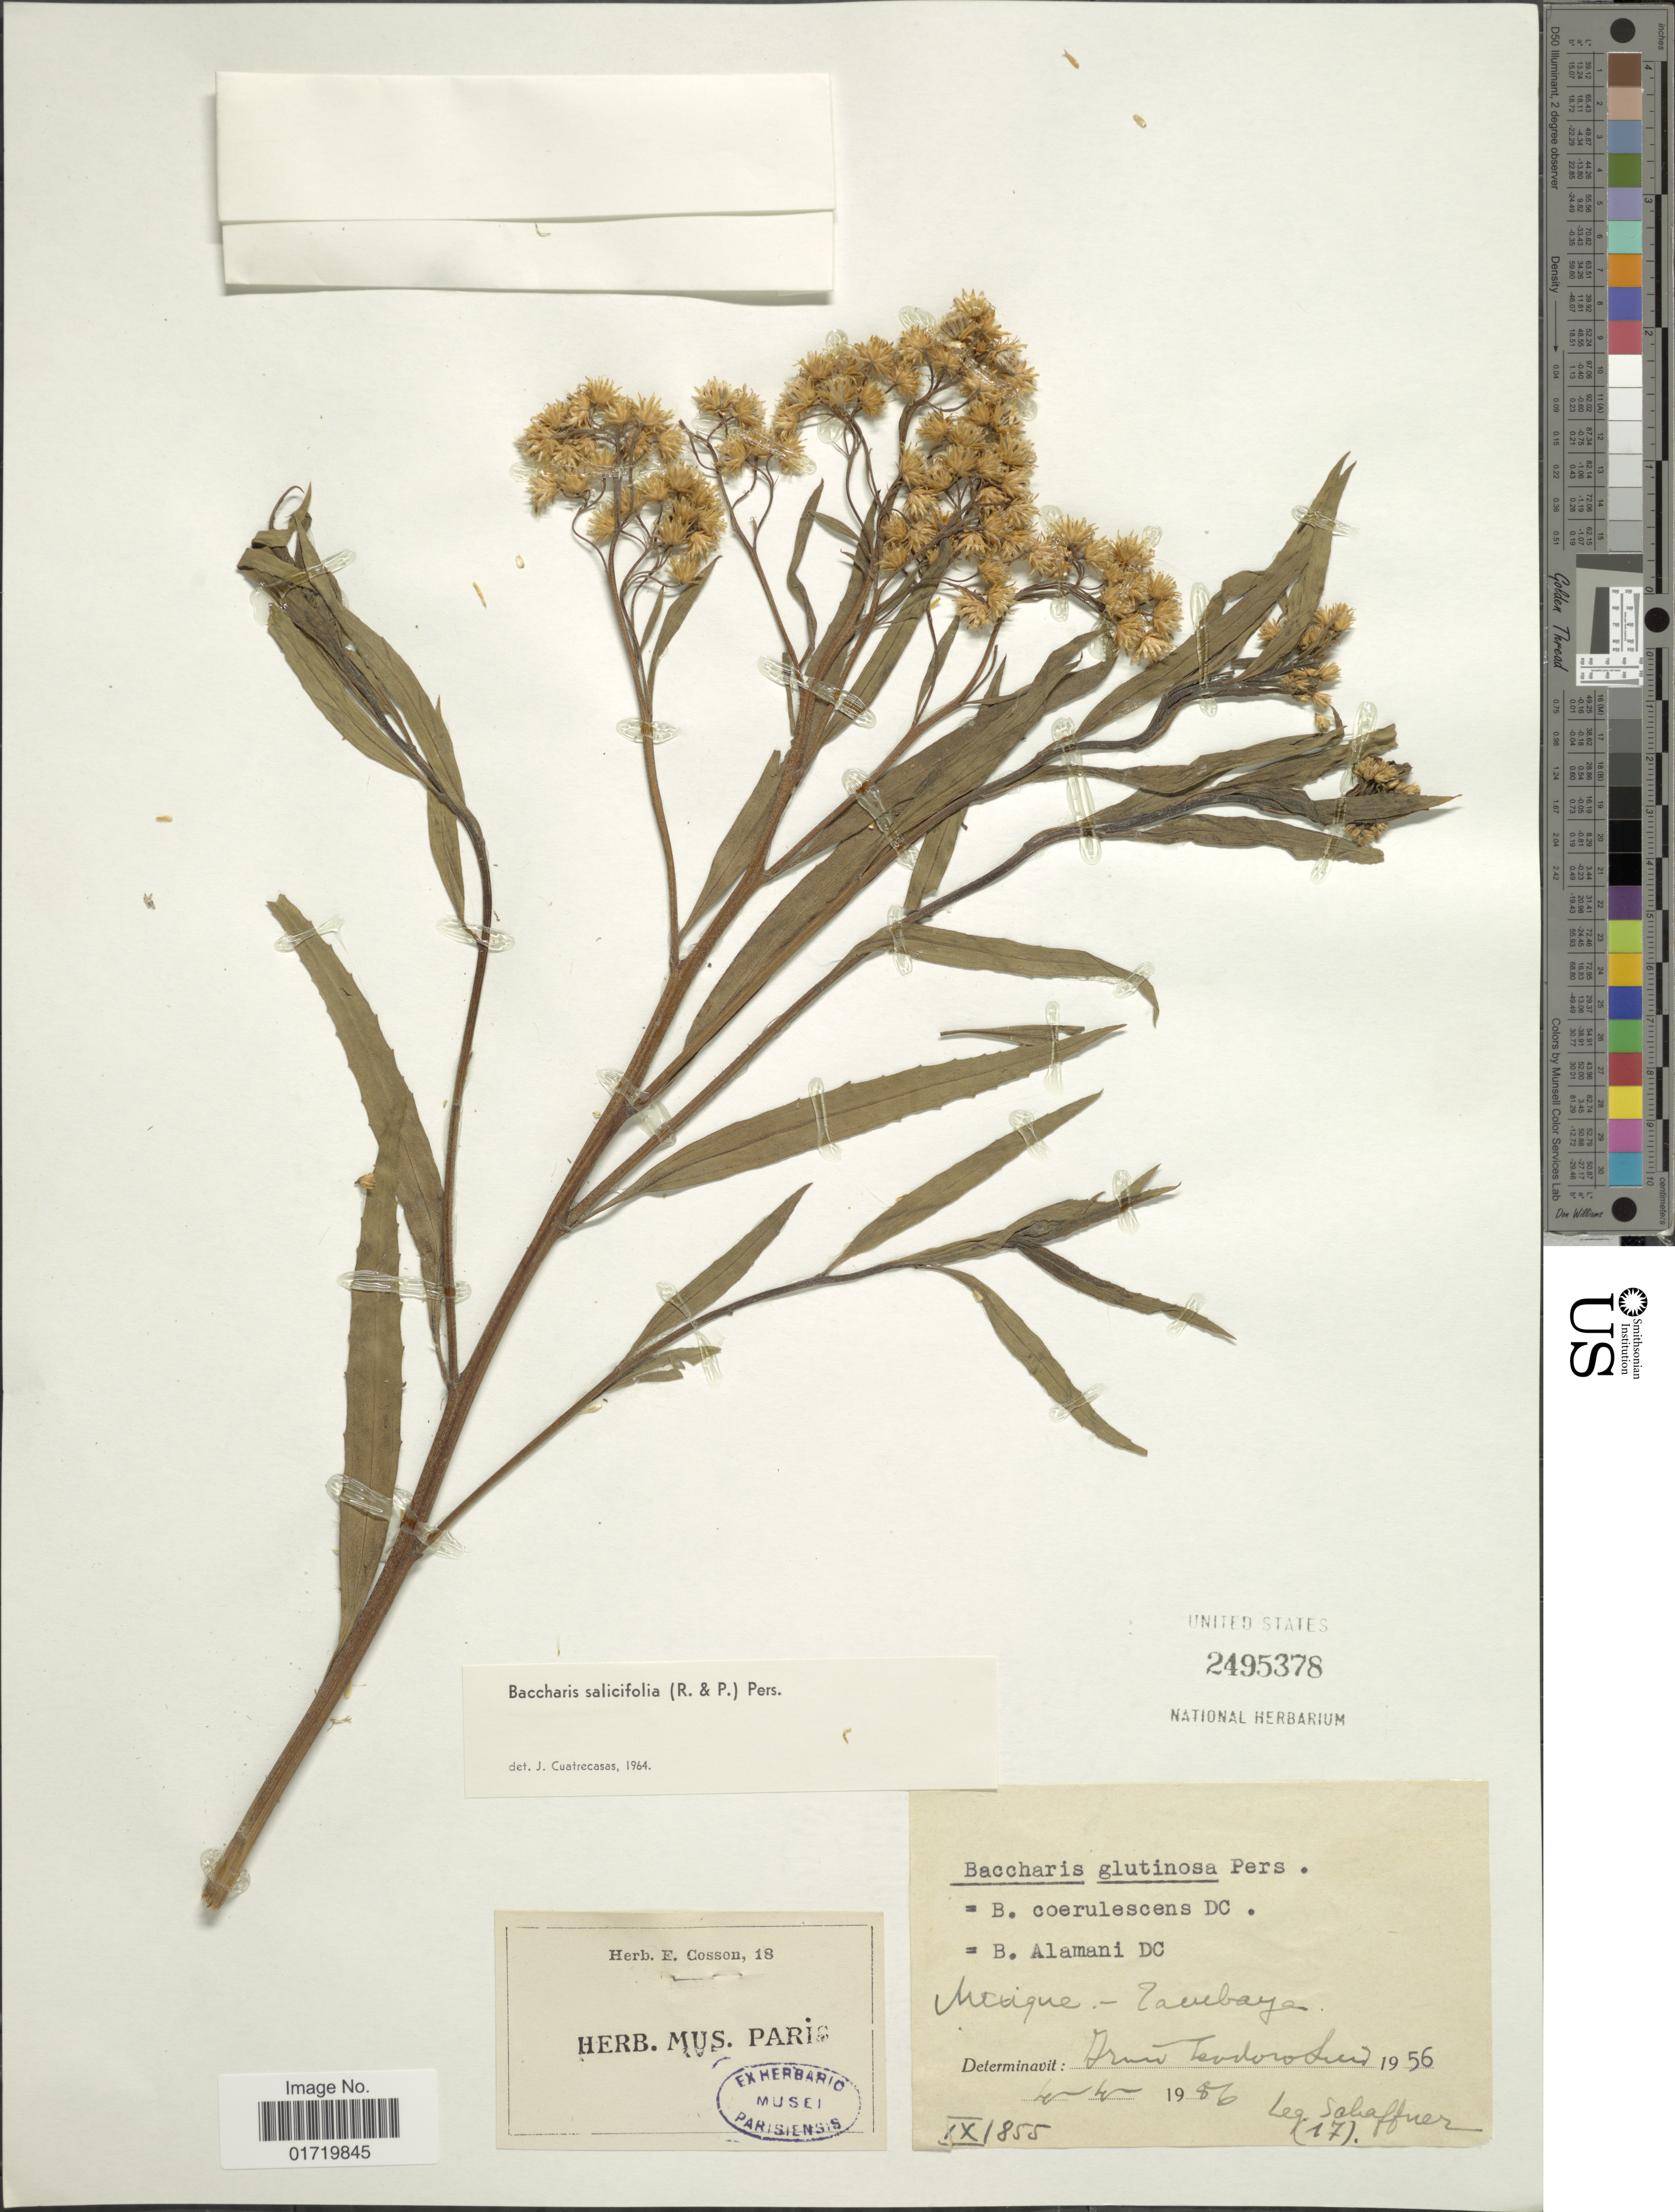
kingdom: Plantae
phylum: Tracheophyta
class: Magnoliopsida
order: Asterales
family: Asteraceae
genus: Baccharis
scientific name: Baccharis salicifolia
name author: (Ruiz & Pav.) Pers.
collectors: -. Schaffner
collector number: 17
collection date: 1855-09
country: Mexico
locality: Mexique, Tacubaya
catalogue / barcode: US 2495378